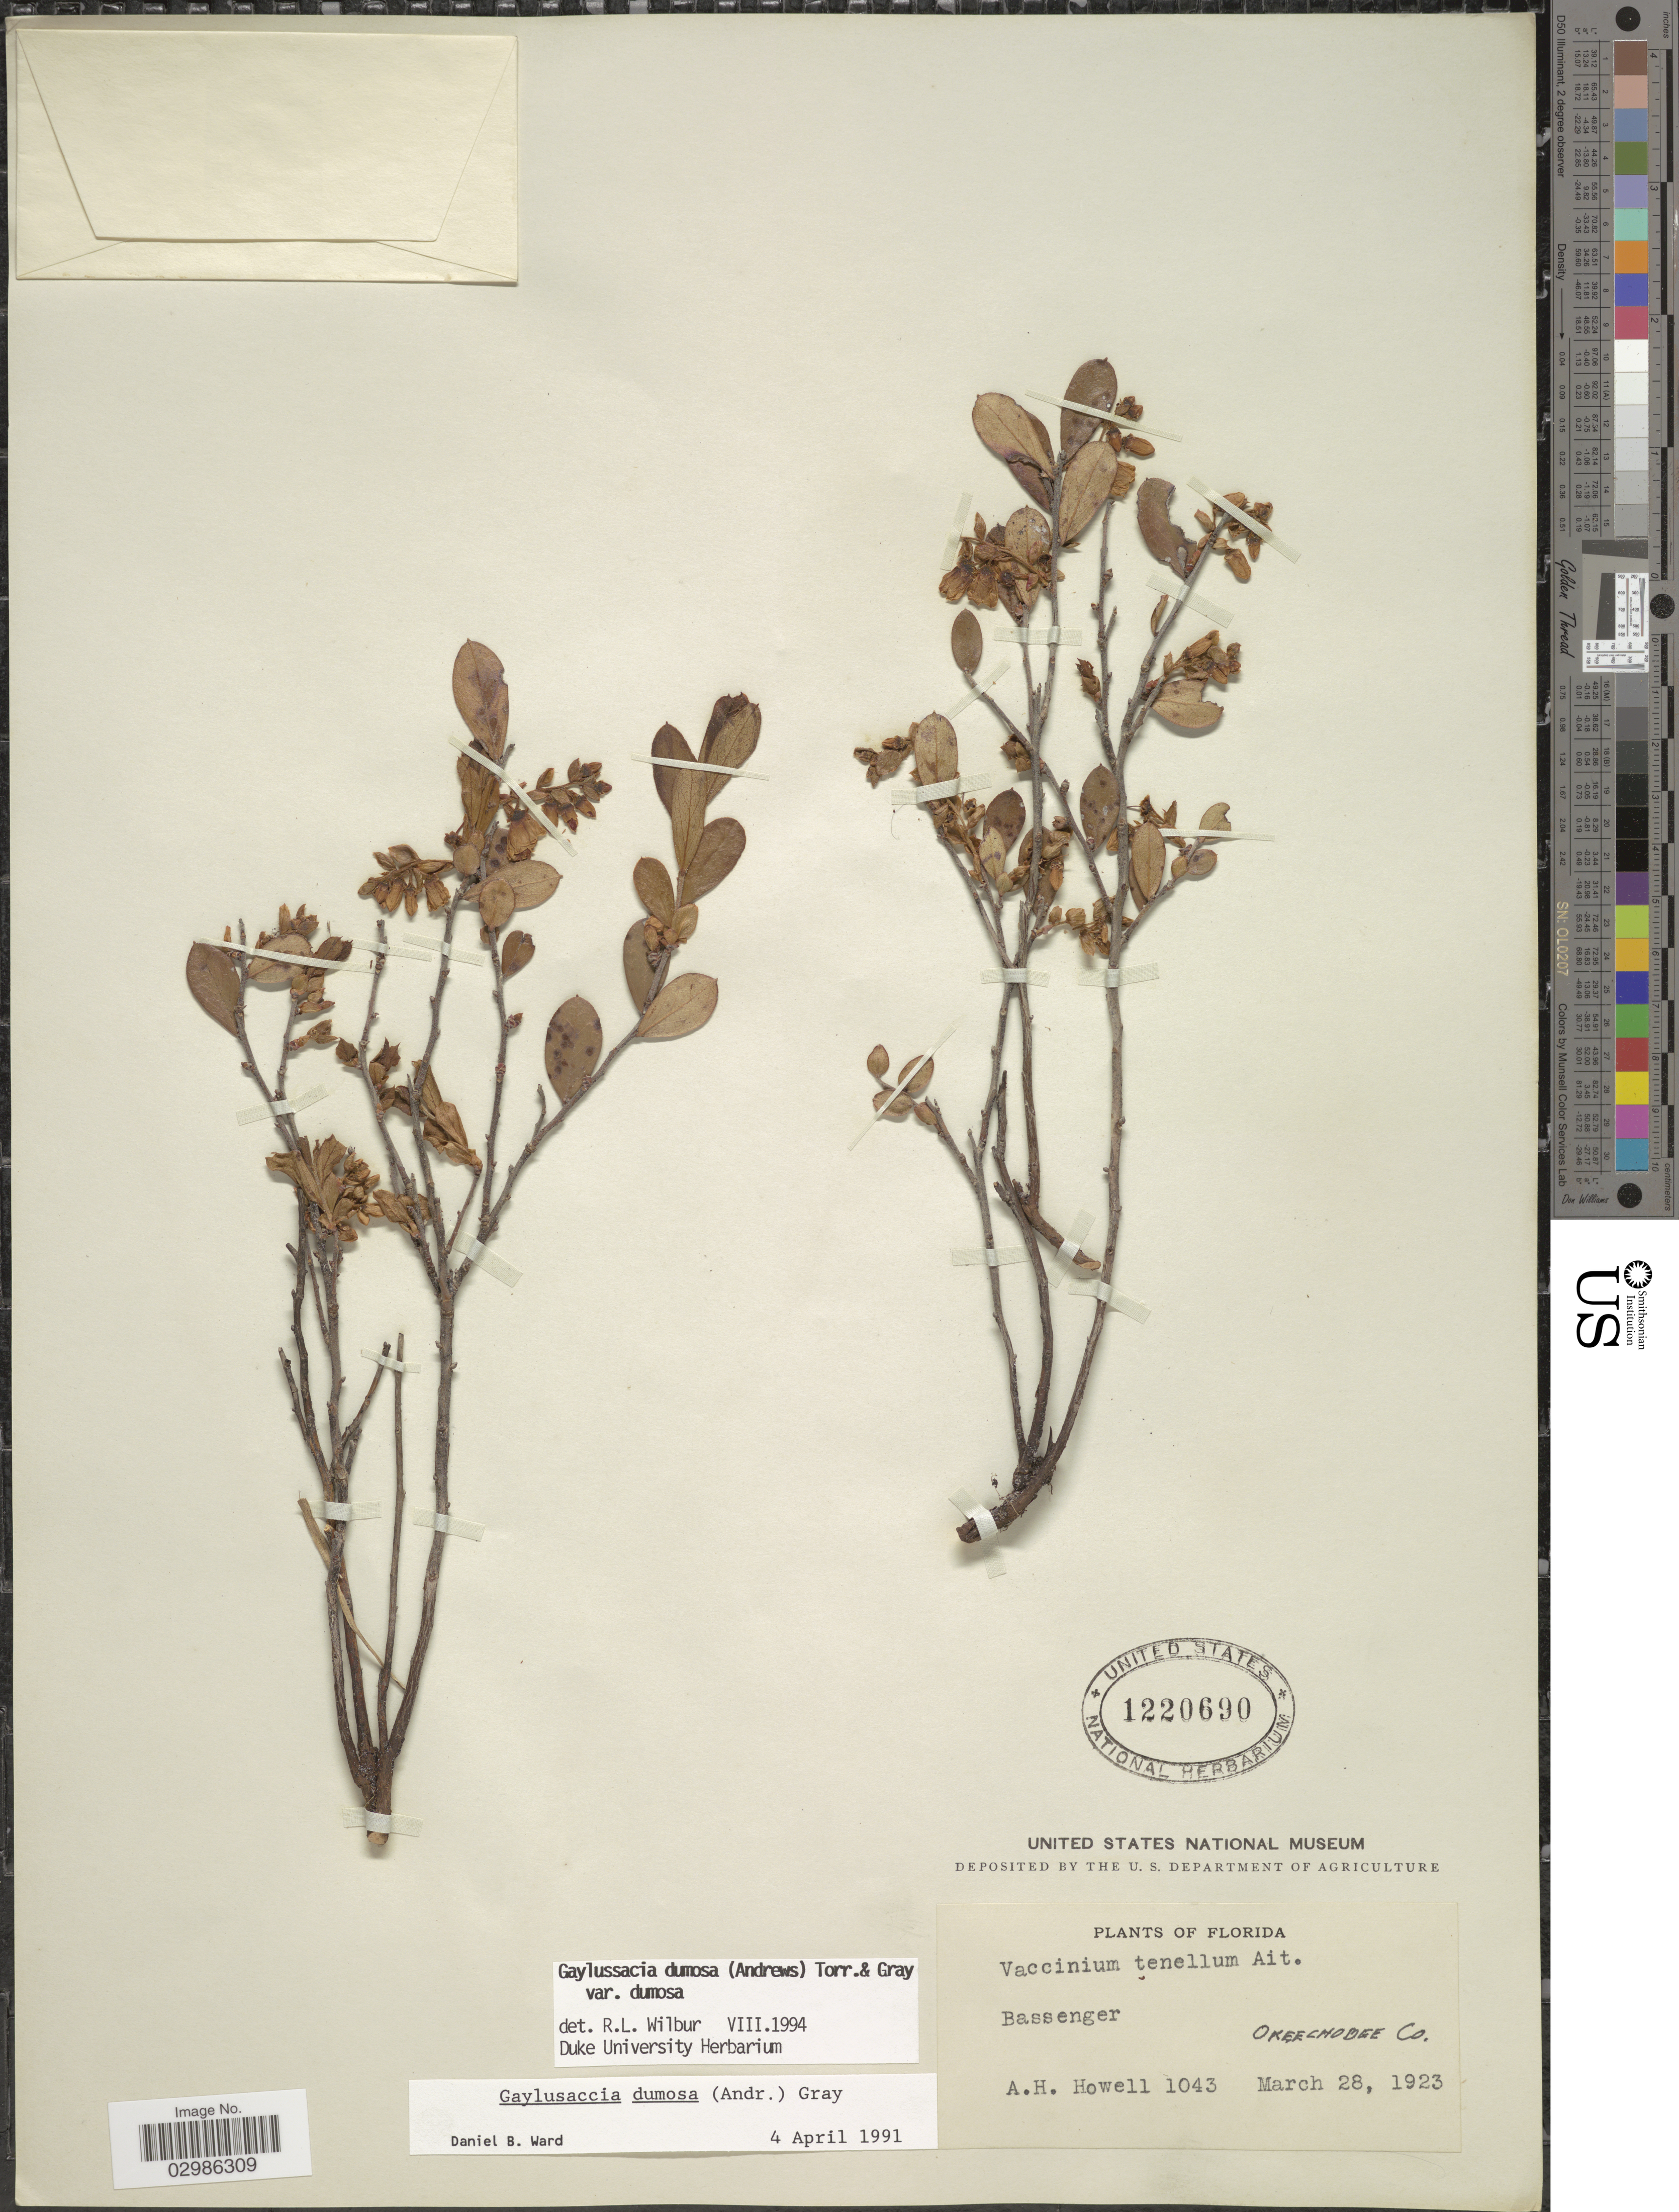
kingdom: Plantae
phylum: Tracheophyta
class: Magnoliopsida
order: Ericales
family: Ericaceae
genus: Gaylussacia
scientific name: Gaylussacia dumosa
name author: (Andrews) Torr. & A. Gray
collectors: A. Howell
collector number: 1043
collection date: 1923-03-28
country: United States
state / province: Florida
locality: Bassenger, Okeechobee Co.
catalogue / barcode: US 1220690